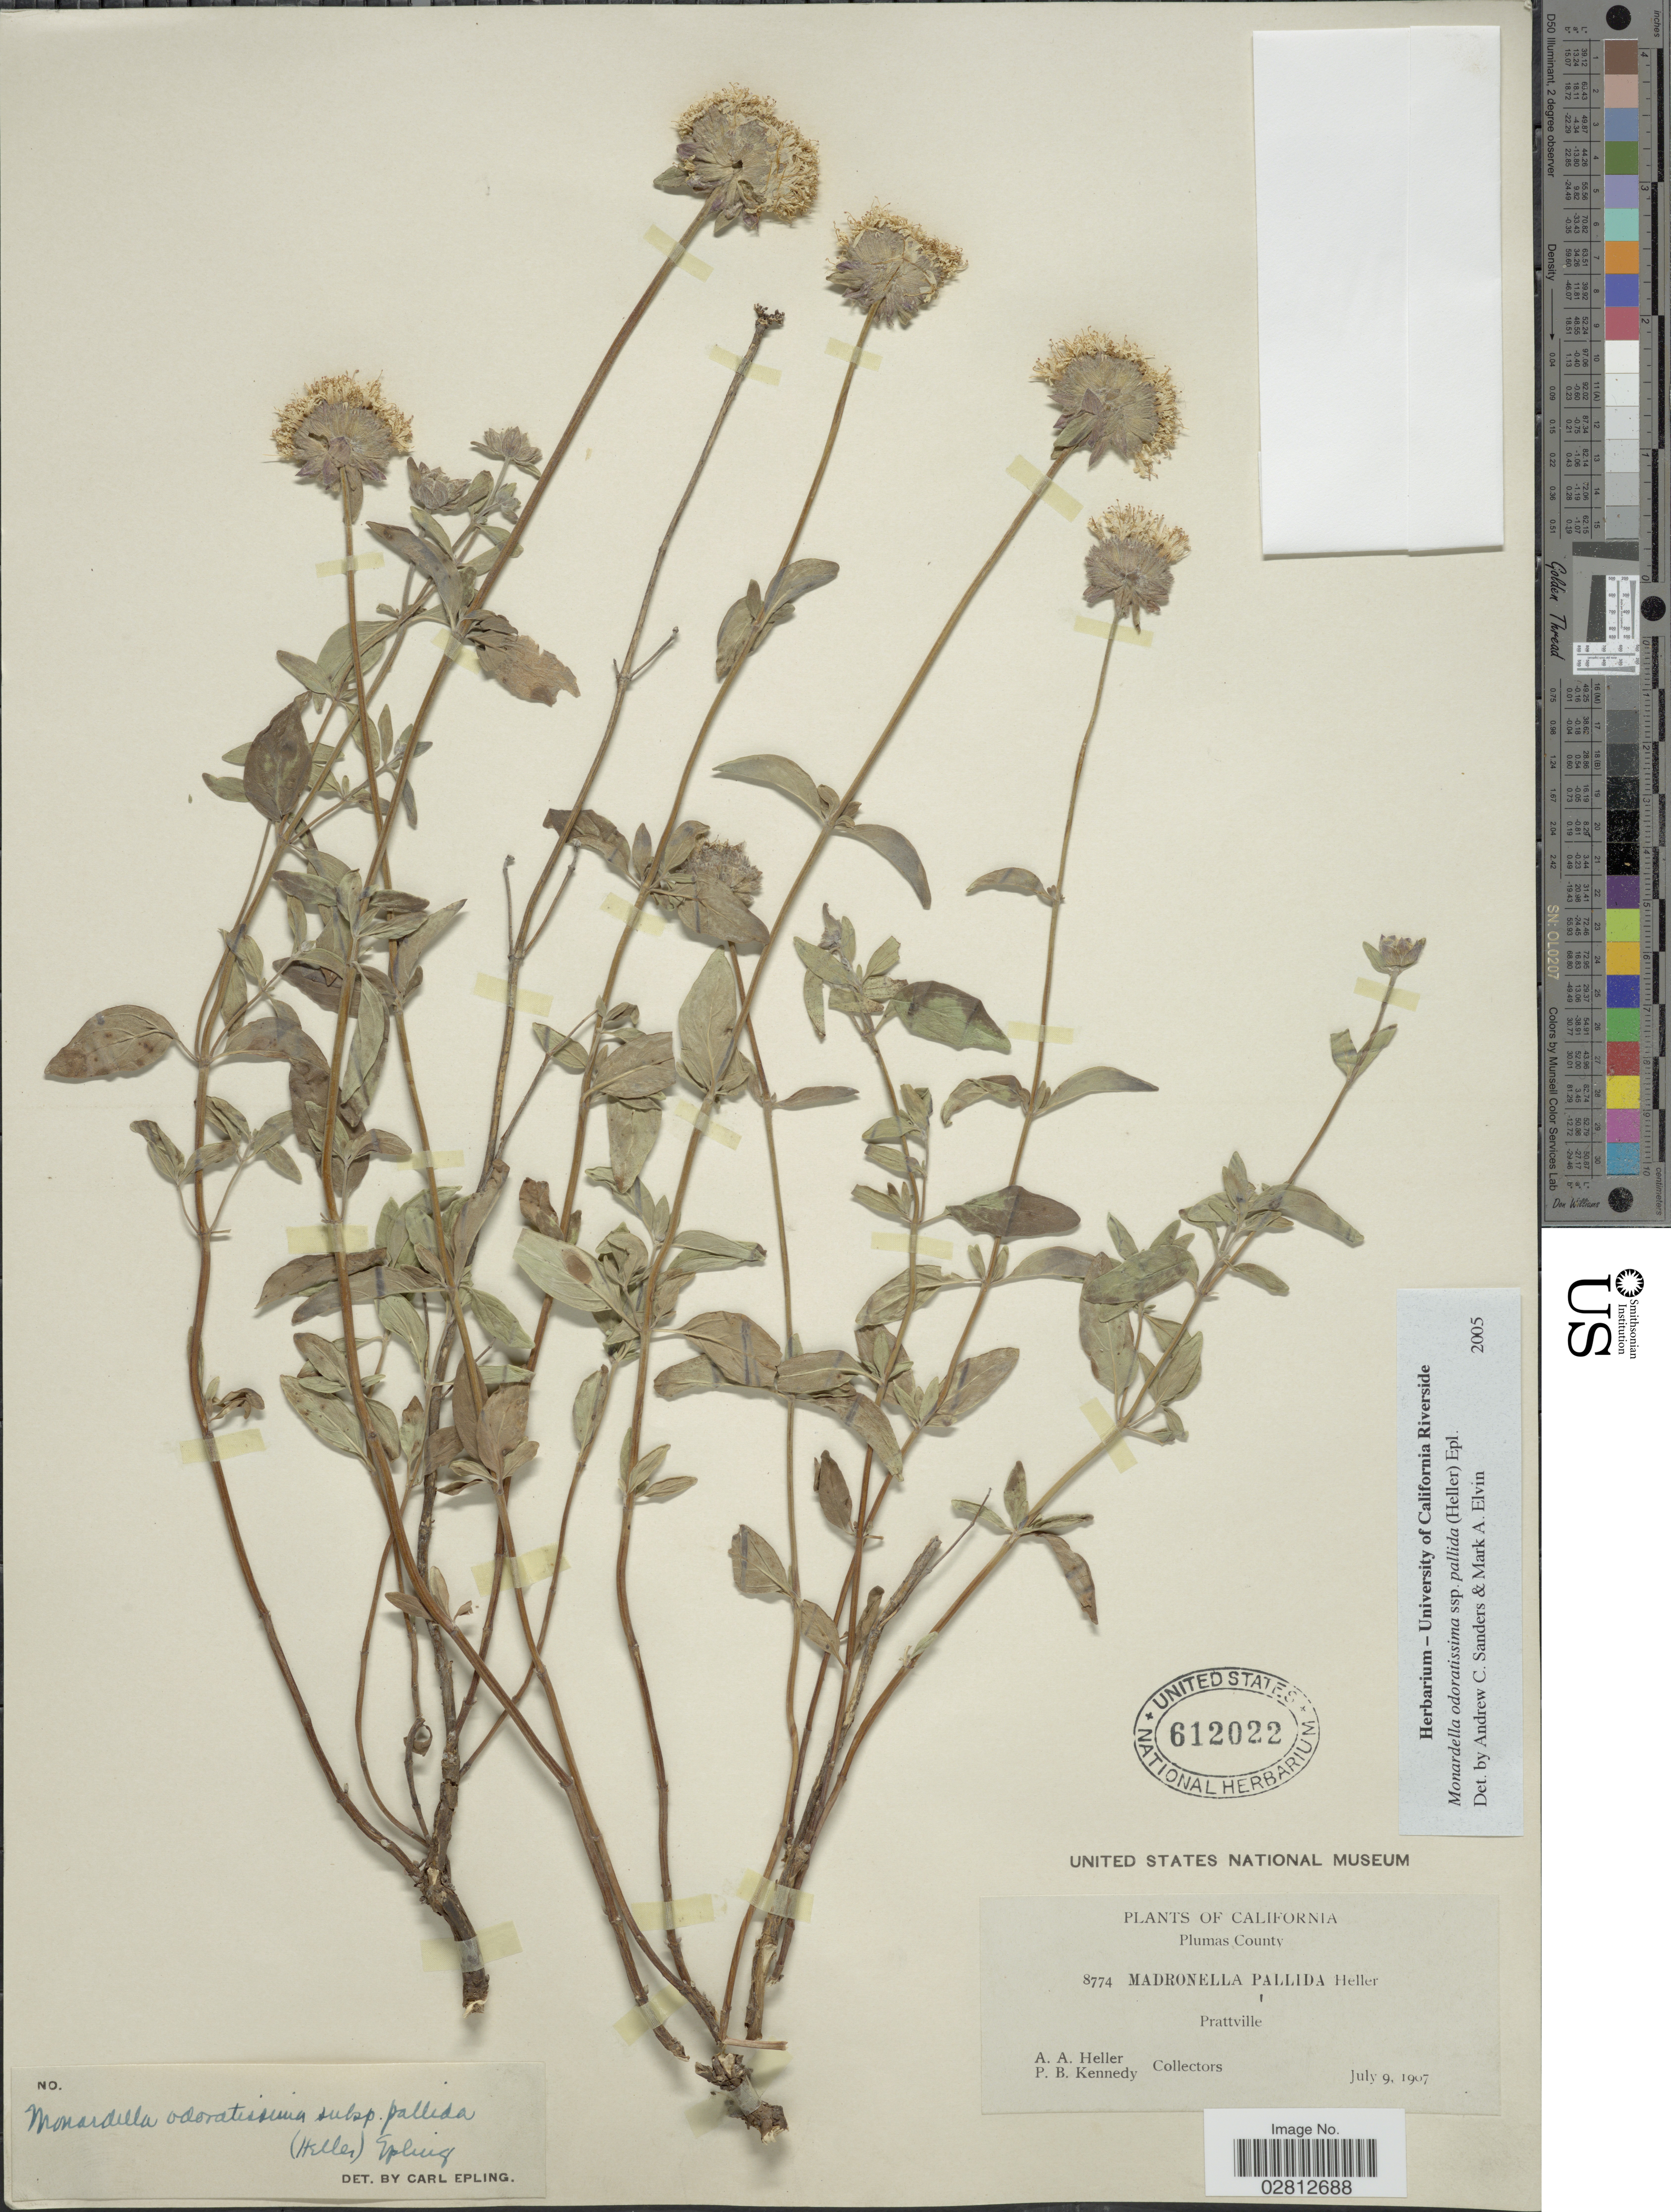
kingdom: Plantae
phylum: Tracheophyta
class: Magnoliopsida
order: Lamiales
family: Lamiaceae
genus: Monardella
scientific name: Monardella odoratissima subsp. pallida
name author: (A. Heller) Epling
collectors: A. A. Heller & P. B. Kennedy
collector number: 8774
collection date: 1907-07-09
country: United States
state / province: California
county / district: Plumas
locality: Plumas County, Prattville.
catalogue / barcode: US 612022